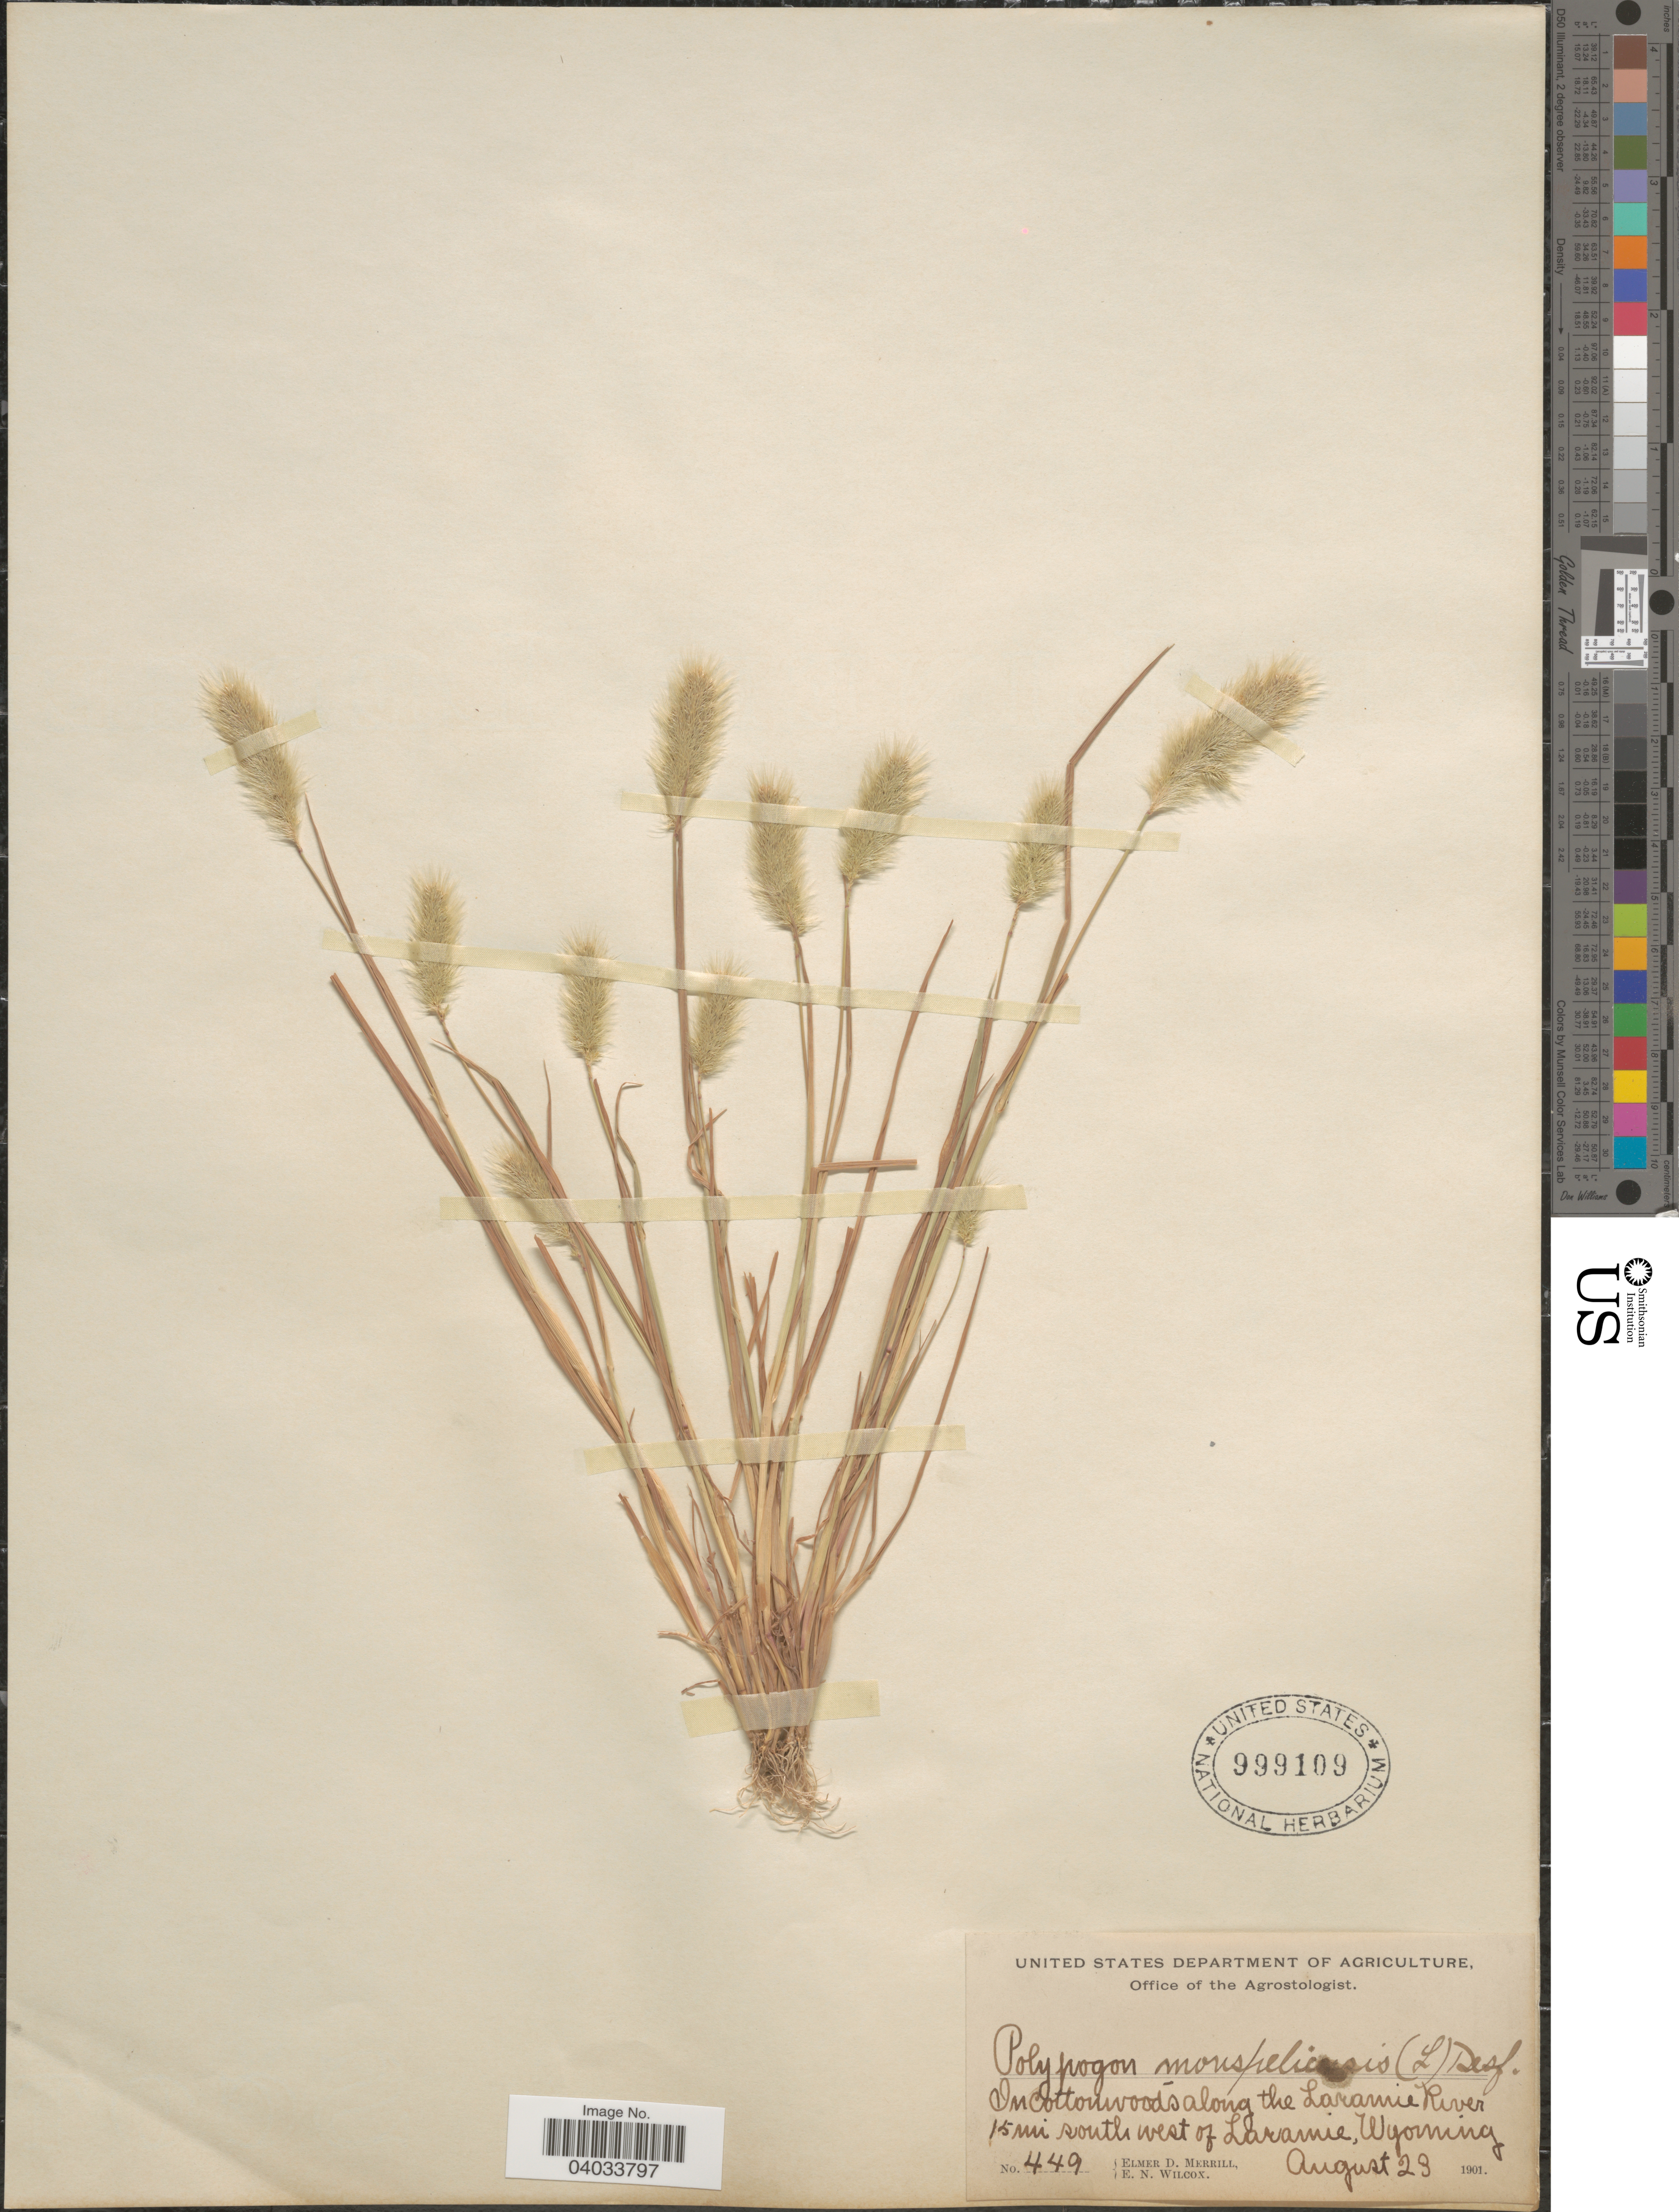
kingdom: Plantae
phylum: Tracheophyta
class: Liliopsida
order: Poales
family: Poaceae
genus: Polypogon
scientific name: Polypogon monspeliensis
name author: (L.) Desf.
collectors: E. D. Merrill & E. Wilcox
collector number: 449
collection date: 1901-08-29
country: United States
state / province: Wyoming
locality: In cottonwoods along the Laramie River. 15 mi south west of Laramie.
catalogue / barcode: US 999109